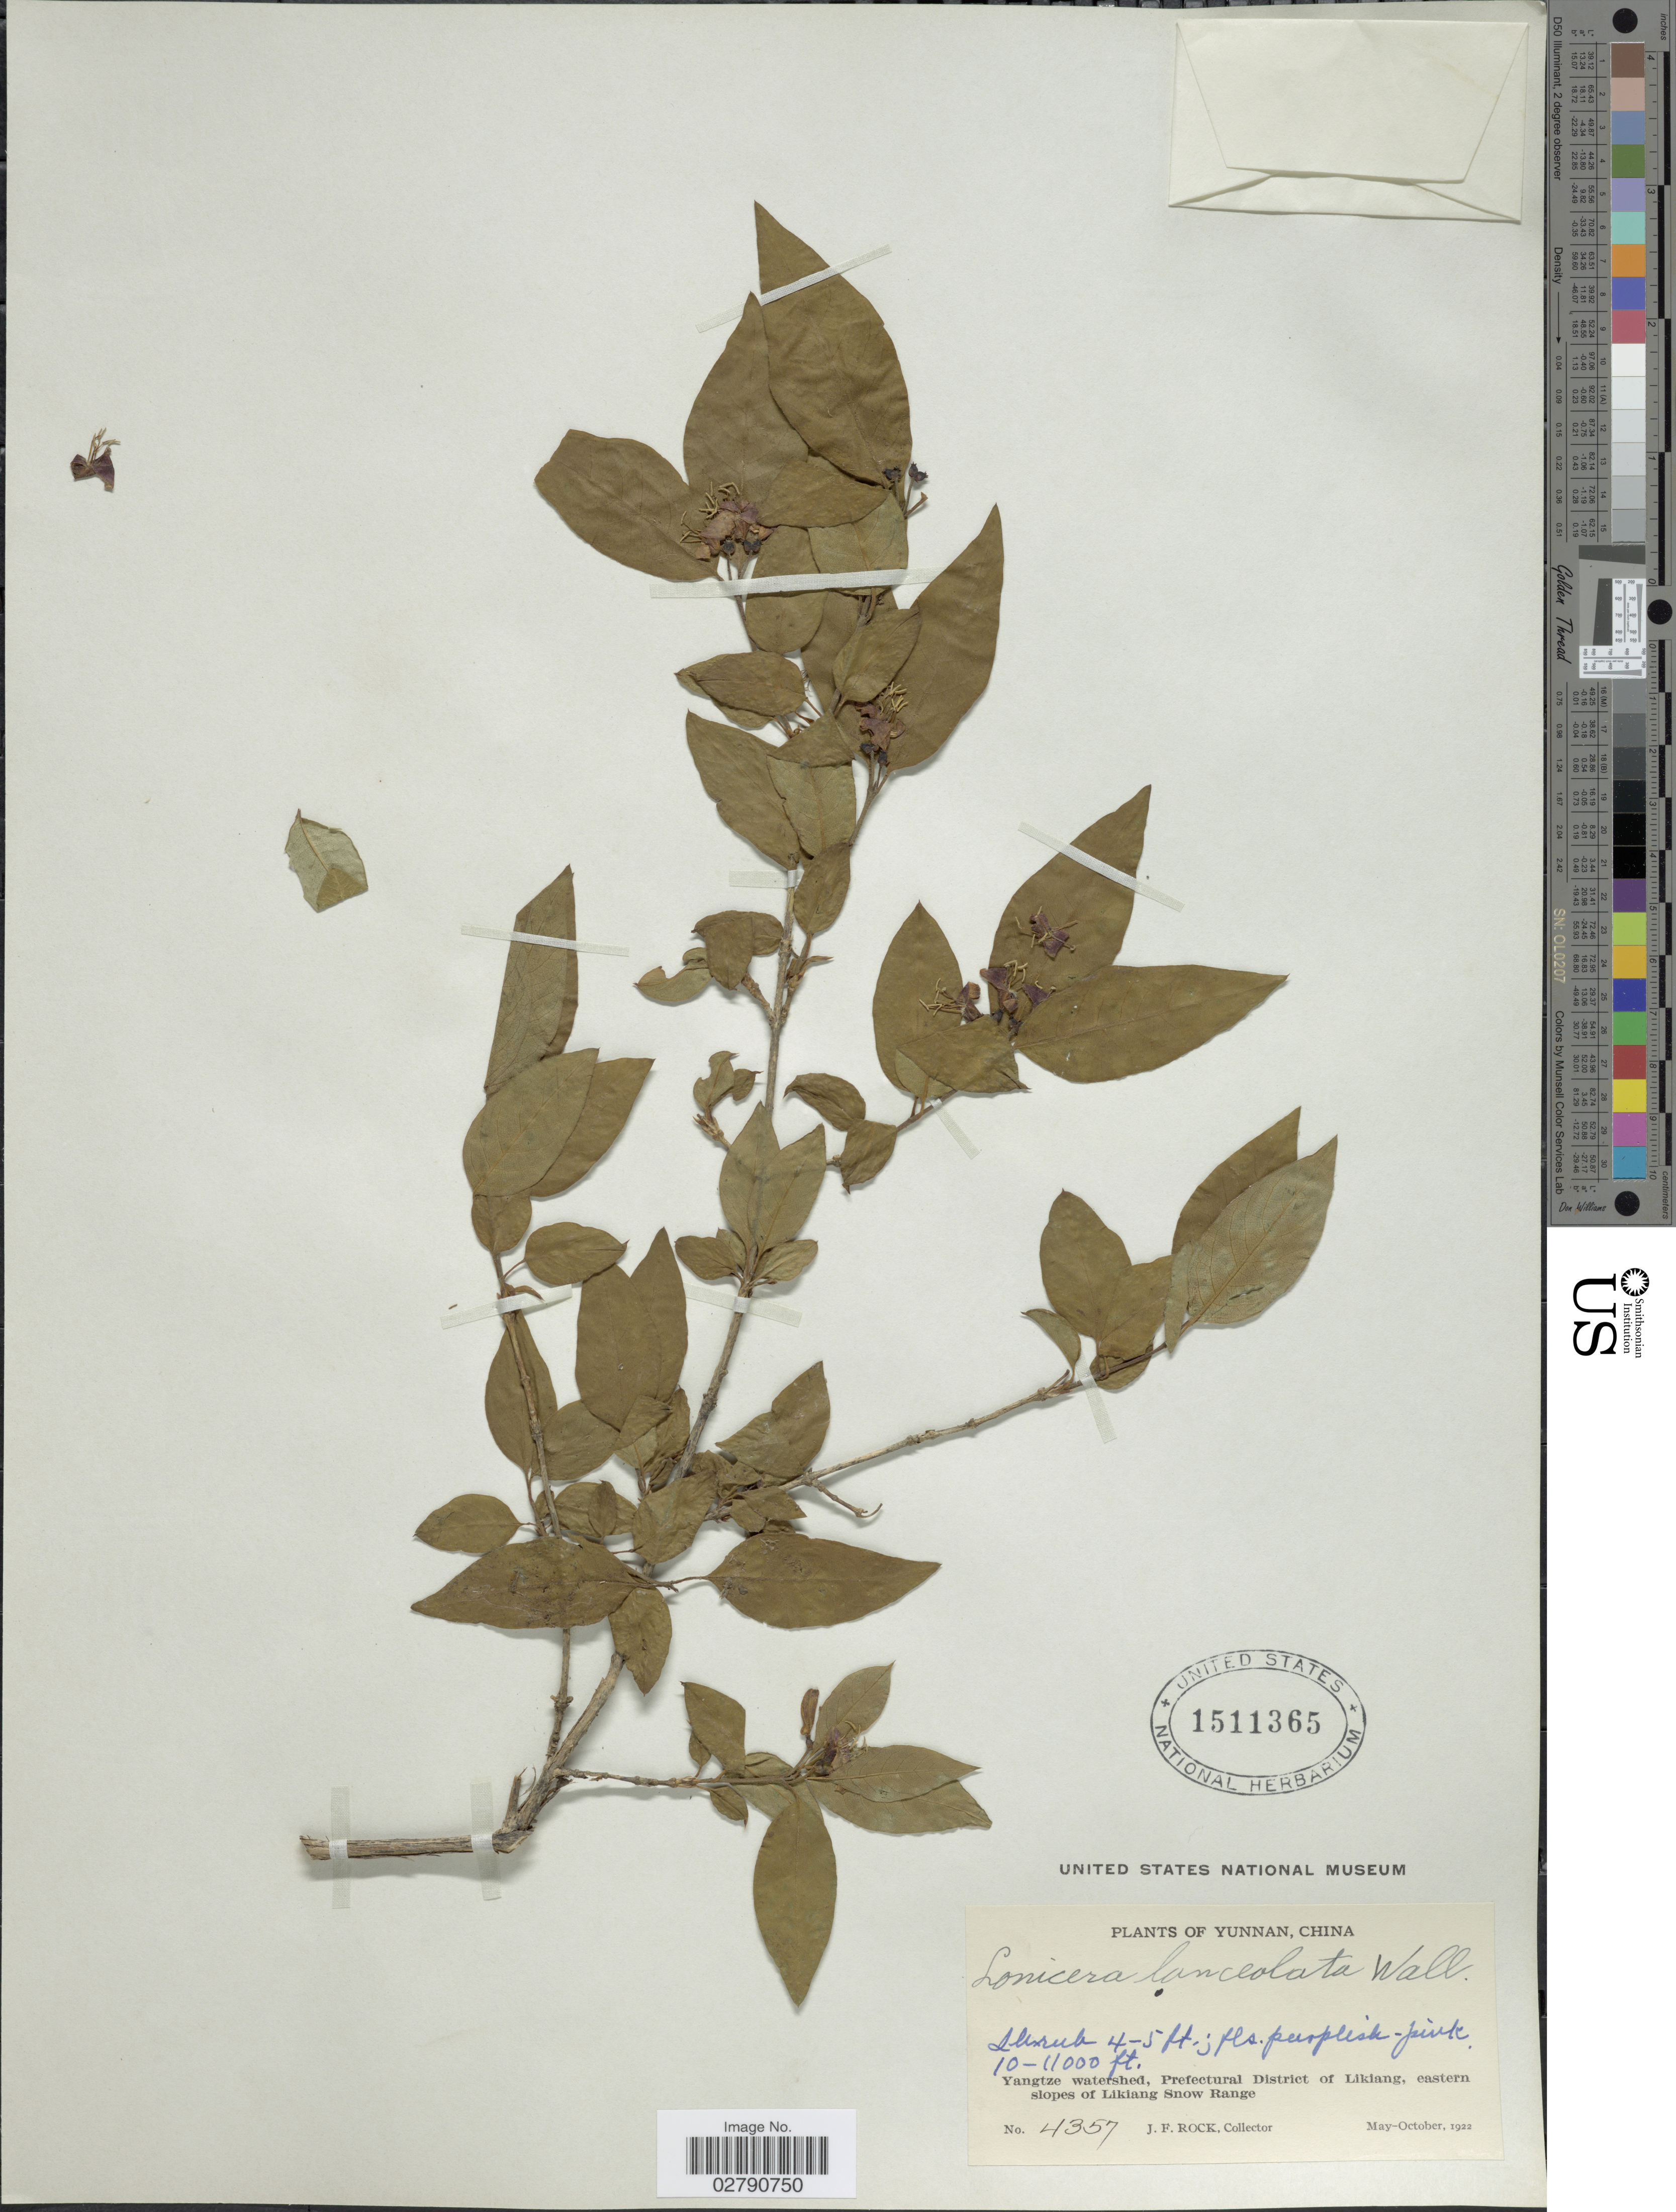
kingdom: Plantae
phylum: Tracheophyta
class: Magnoliopsida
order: Dipsacales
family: Caprifoliaceae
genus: Lonicera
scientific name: Lonicera lanceolata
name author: Wall.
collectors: J. Rock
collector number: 4357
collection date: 1922-05/1922-10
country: China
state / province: Yunnan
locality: Yangtze watershed, Prefectural District of Likiang, eastern slopes of Likiang Snow Range.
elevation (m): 3048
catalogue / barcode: US 1511365